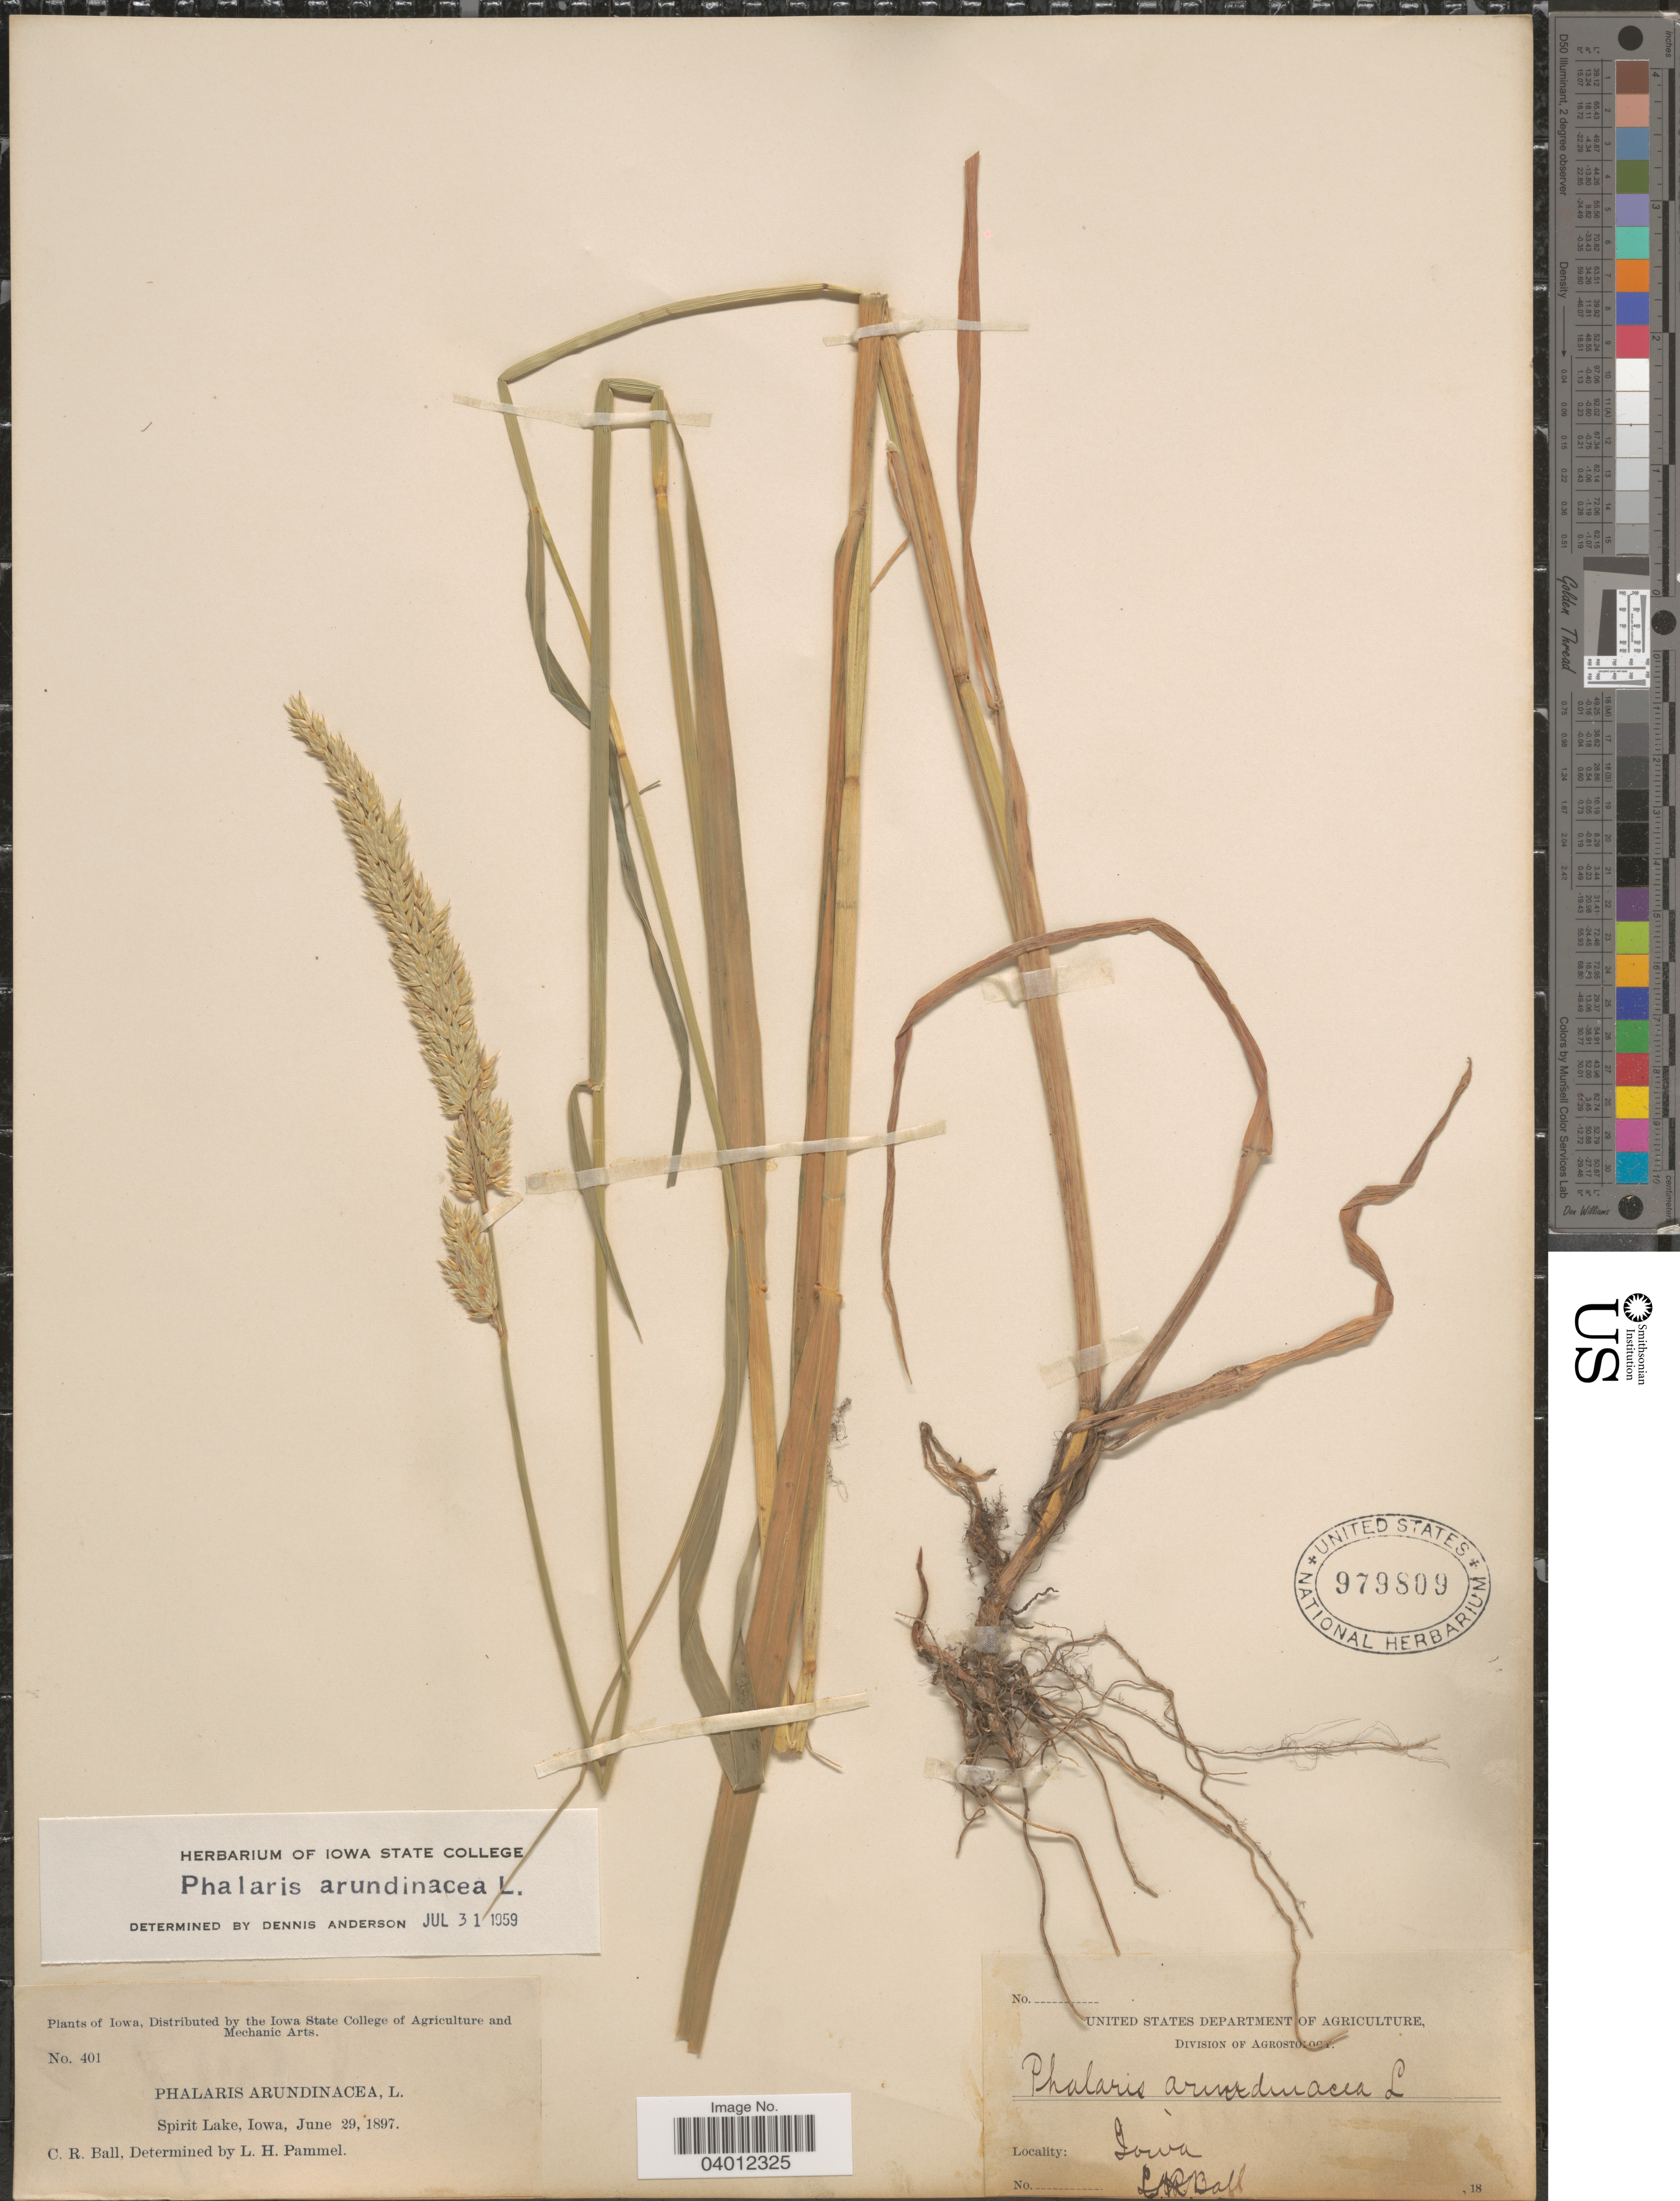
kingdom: Plantae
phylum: Tracheophyta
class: Liliopsida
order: Poales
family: Poaceae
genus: Phalaris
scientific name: Phalaris arundinacea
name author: L.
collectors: C. R. Ball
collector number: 401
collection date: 1897-06-29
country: United States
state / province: Iowa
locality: Spirit Lake.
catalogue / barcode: US 979809